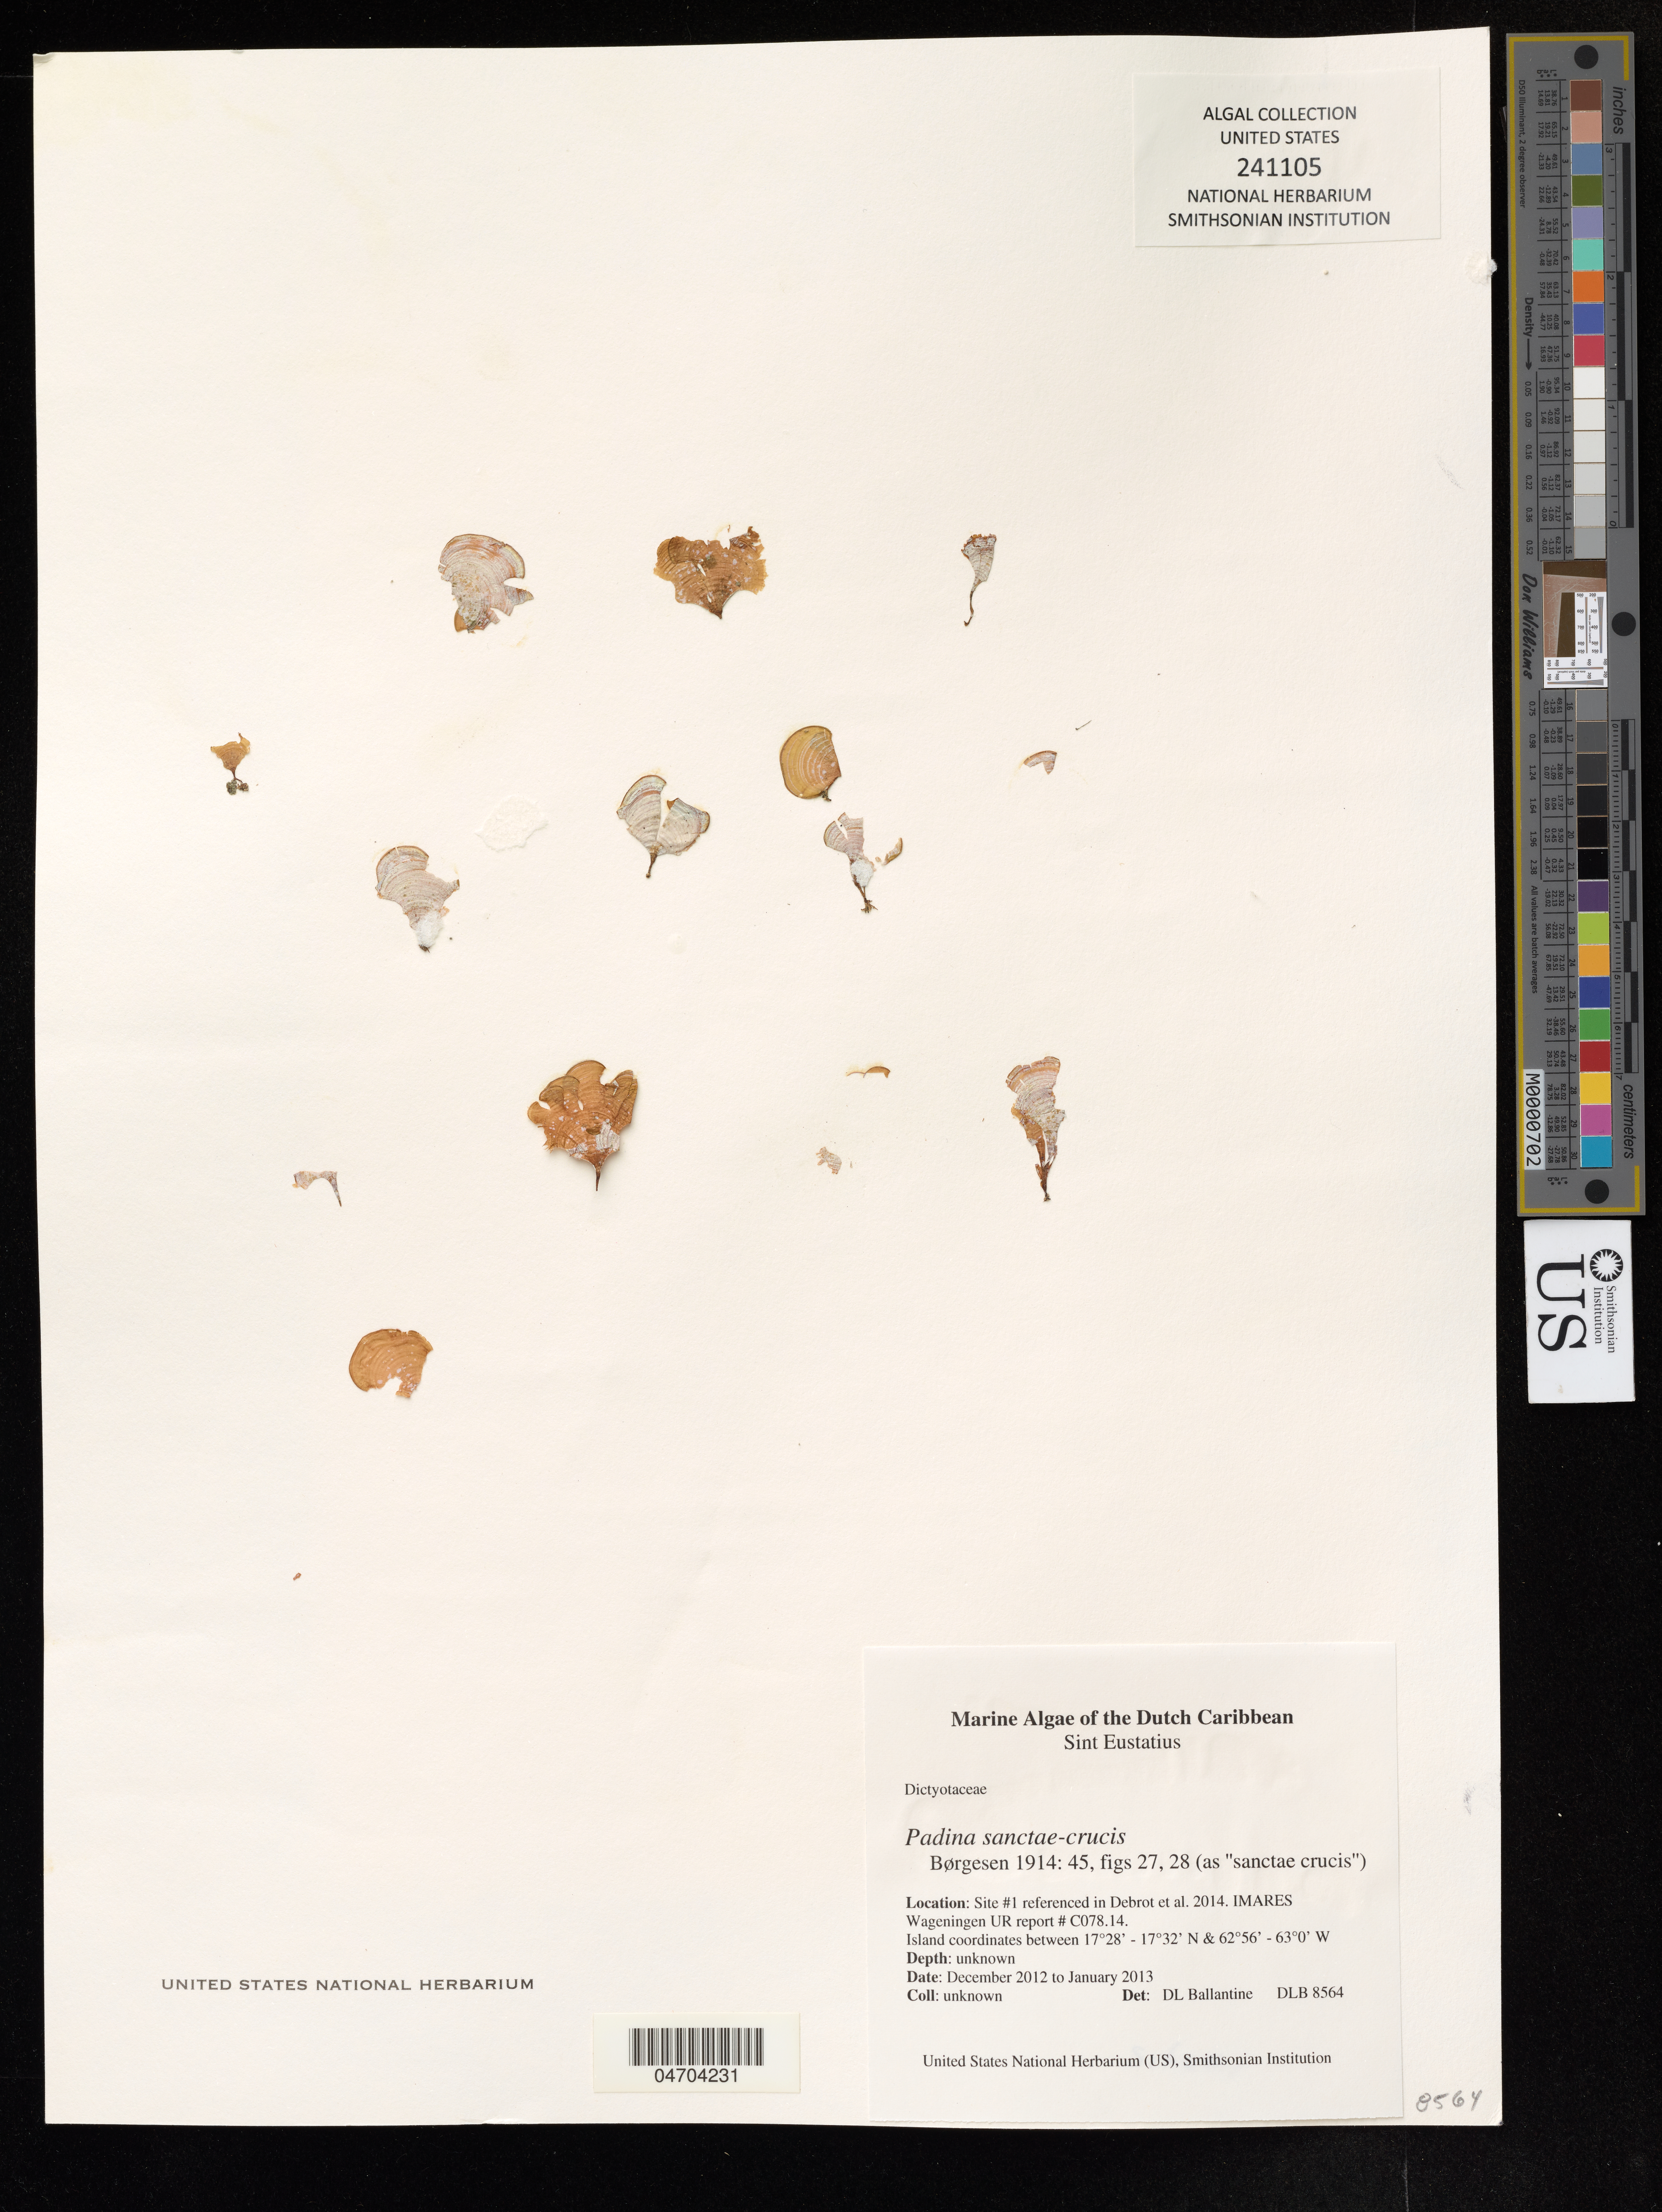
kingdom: Chromista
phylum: Ochrophyta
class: Phaeophyceae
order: Dictyotales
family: Dictyotaceae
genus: Padina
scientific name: Padina sanctae-crucis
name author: Børgesen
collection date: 2012-12/2013-01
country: Netherlands Antilles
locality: The Dutch Caribbean, Sint Eustatius. Site #1 referenced in Debrot.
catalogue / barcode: US 241105